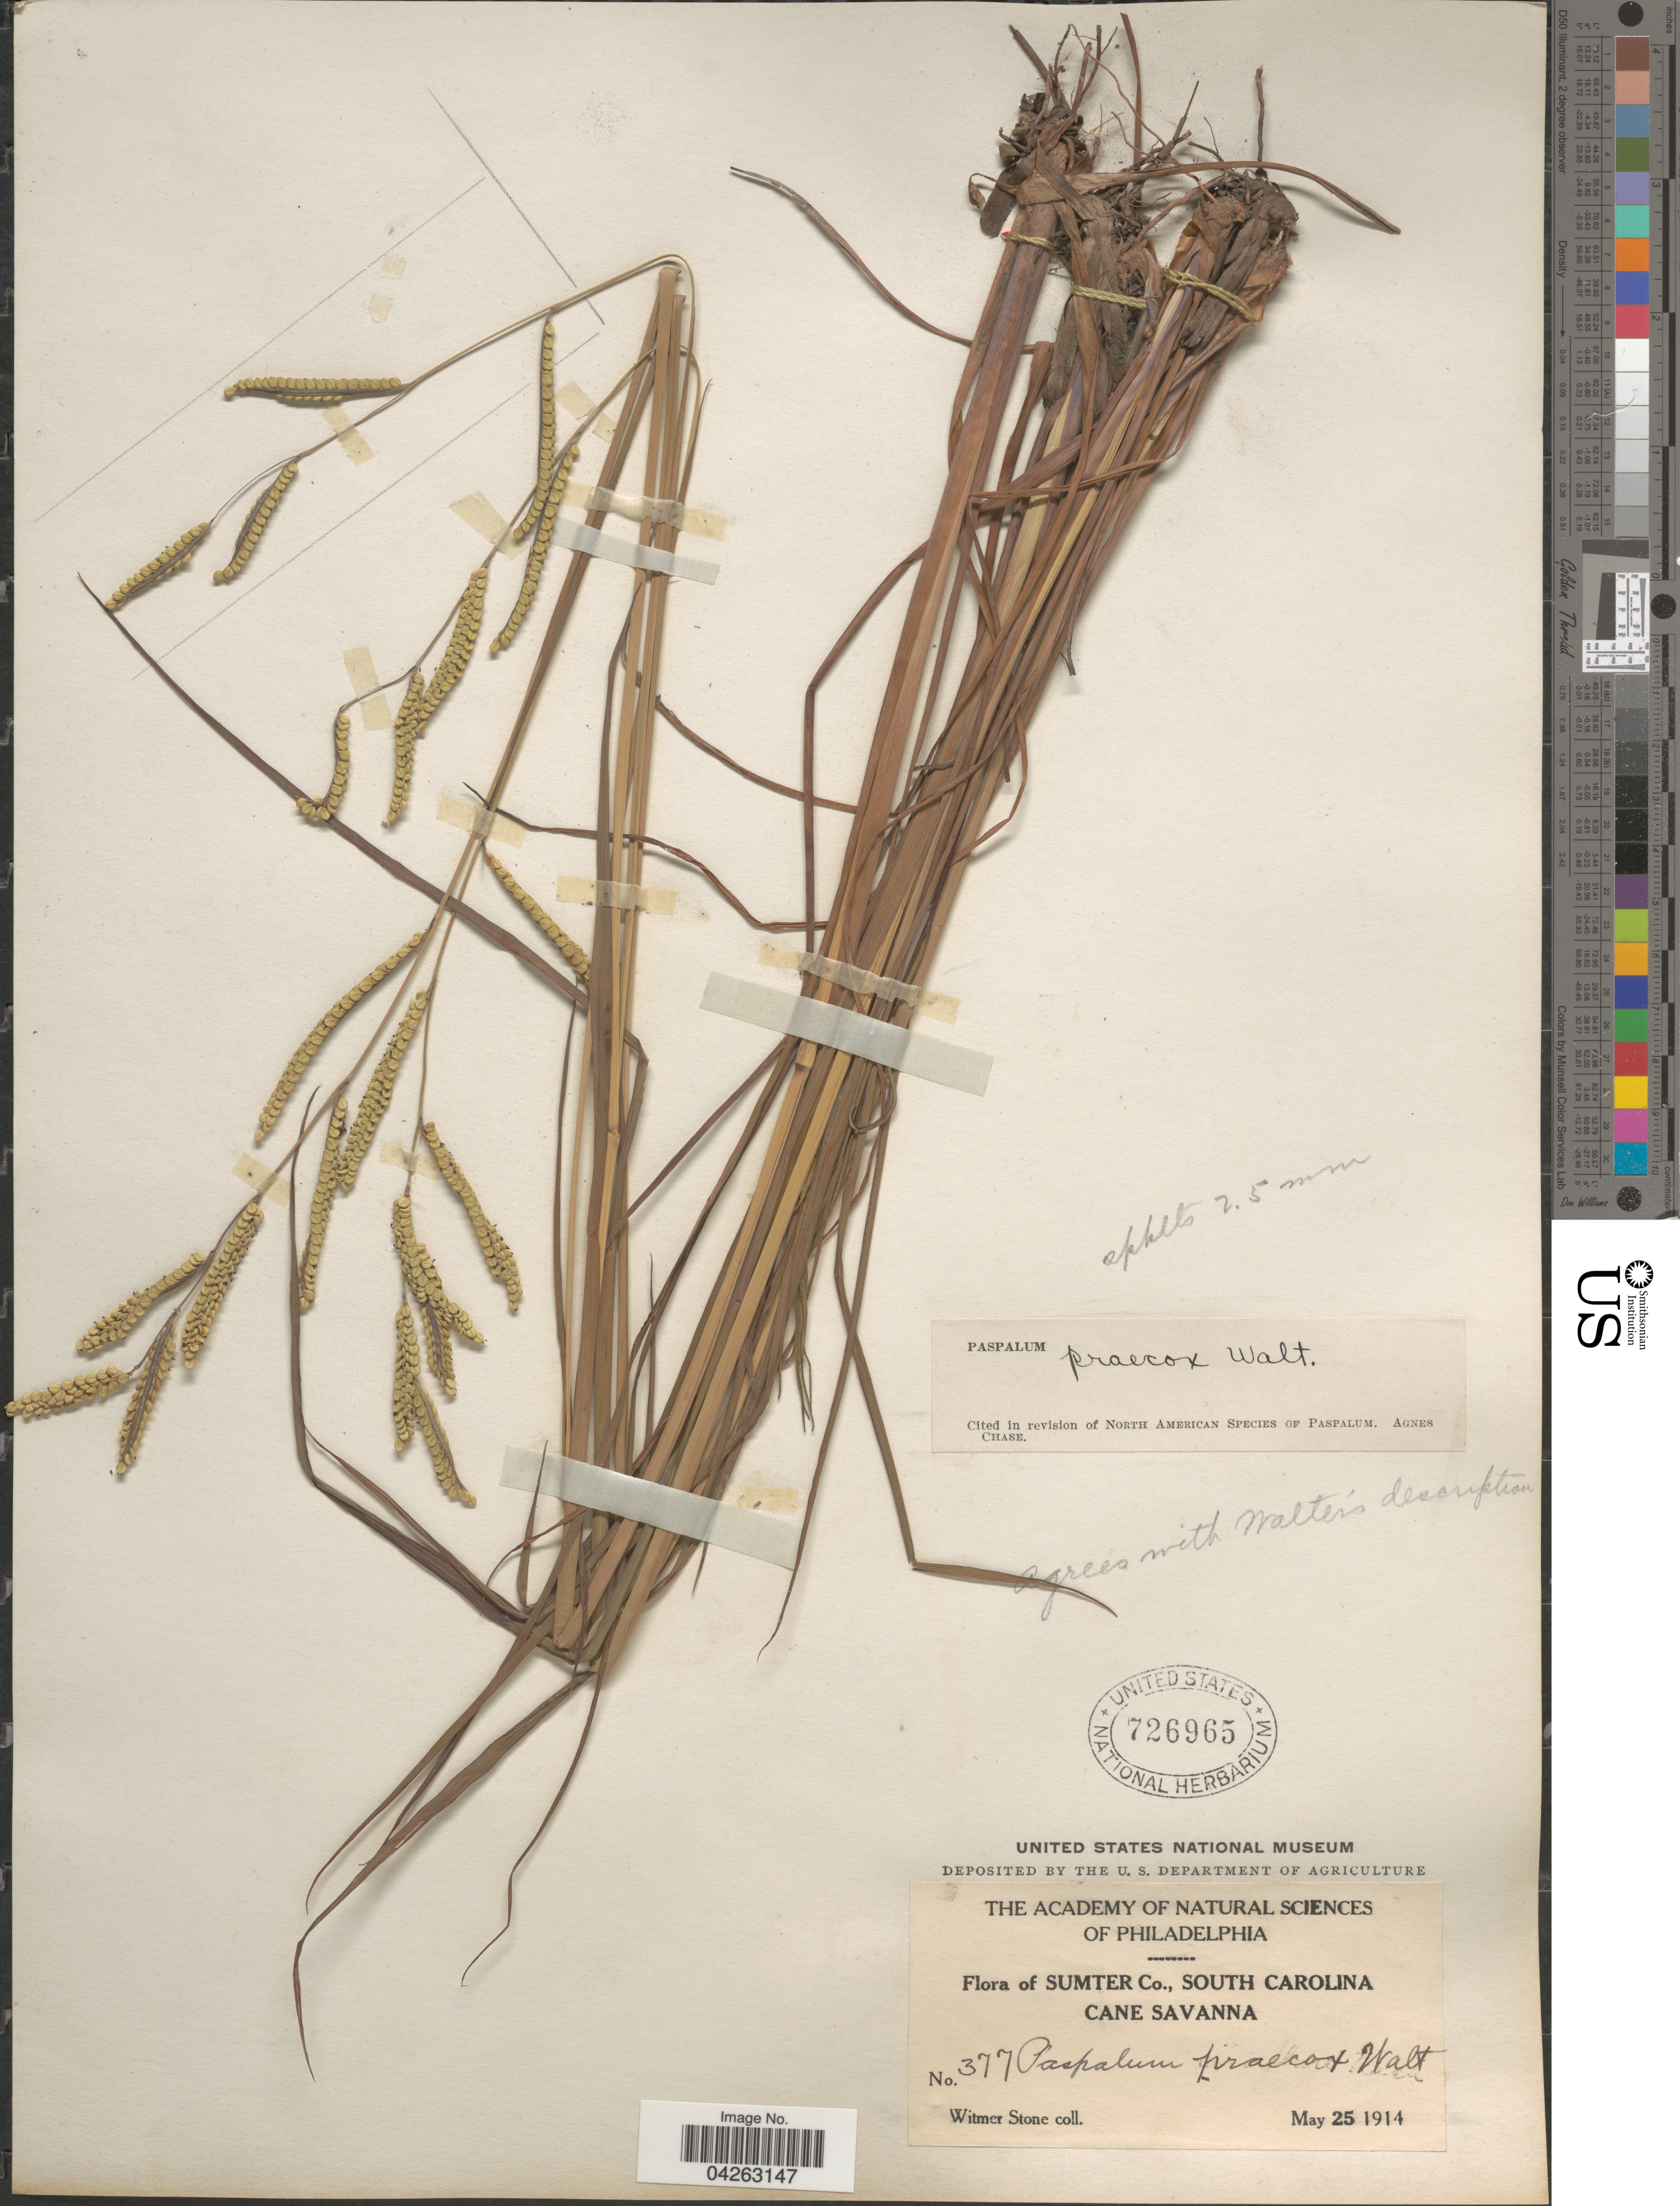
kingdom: Plantae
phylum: Tracheophyta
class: Liliopsida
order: Poales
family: Poaceae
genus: Paspalum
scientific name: Paspalum praecox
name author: Walter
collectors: W. Stone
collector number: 377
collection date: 1914-05-25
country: United States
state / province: South Carolina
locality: Sumter Co., Cane Savanna.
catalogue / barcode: US 726965